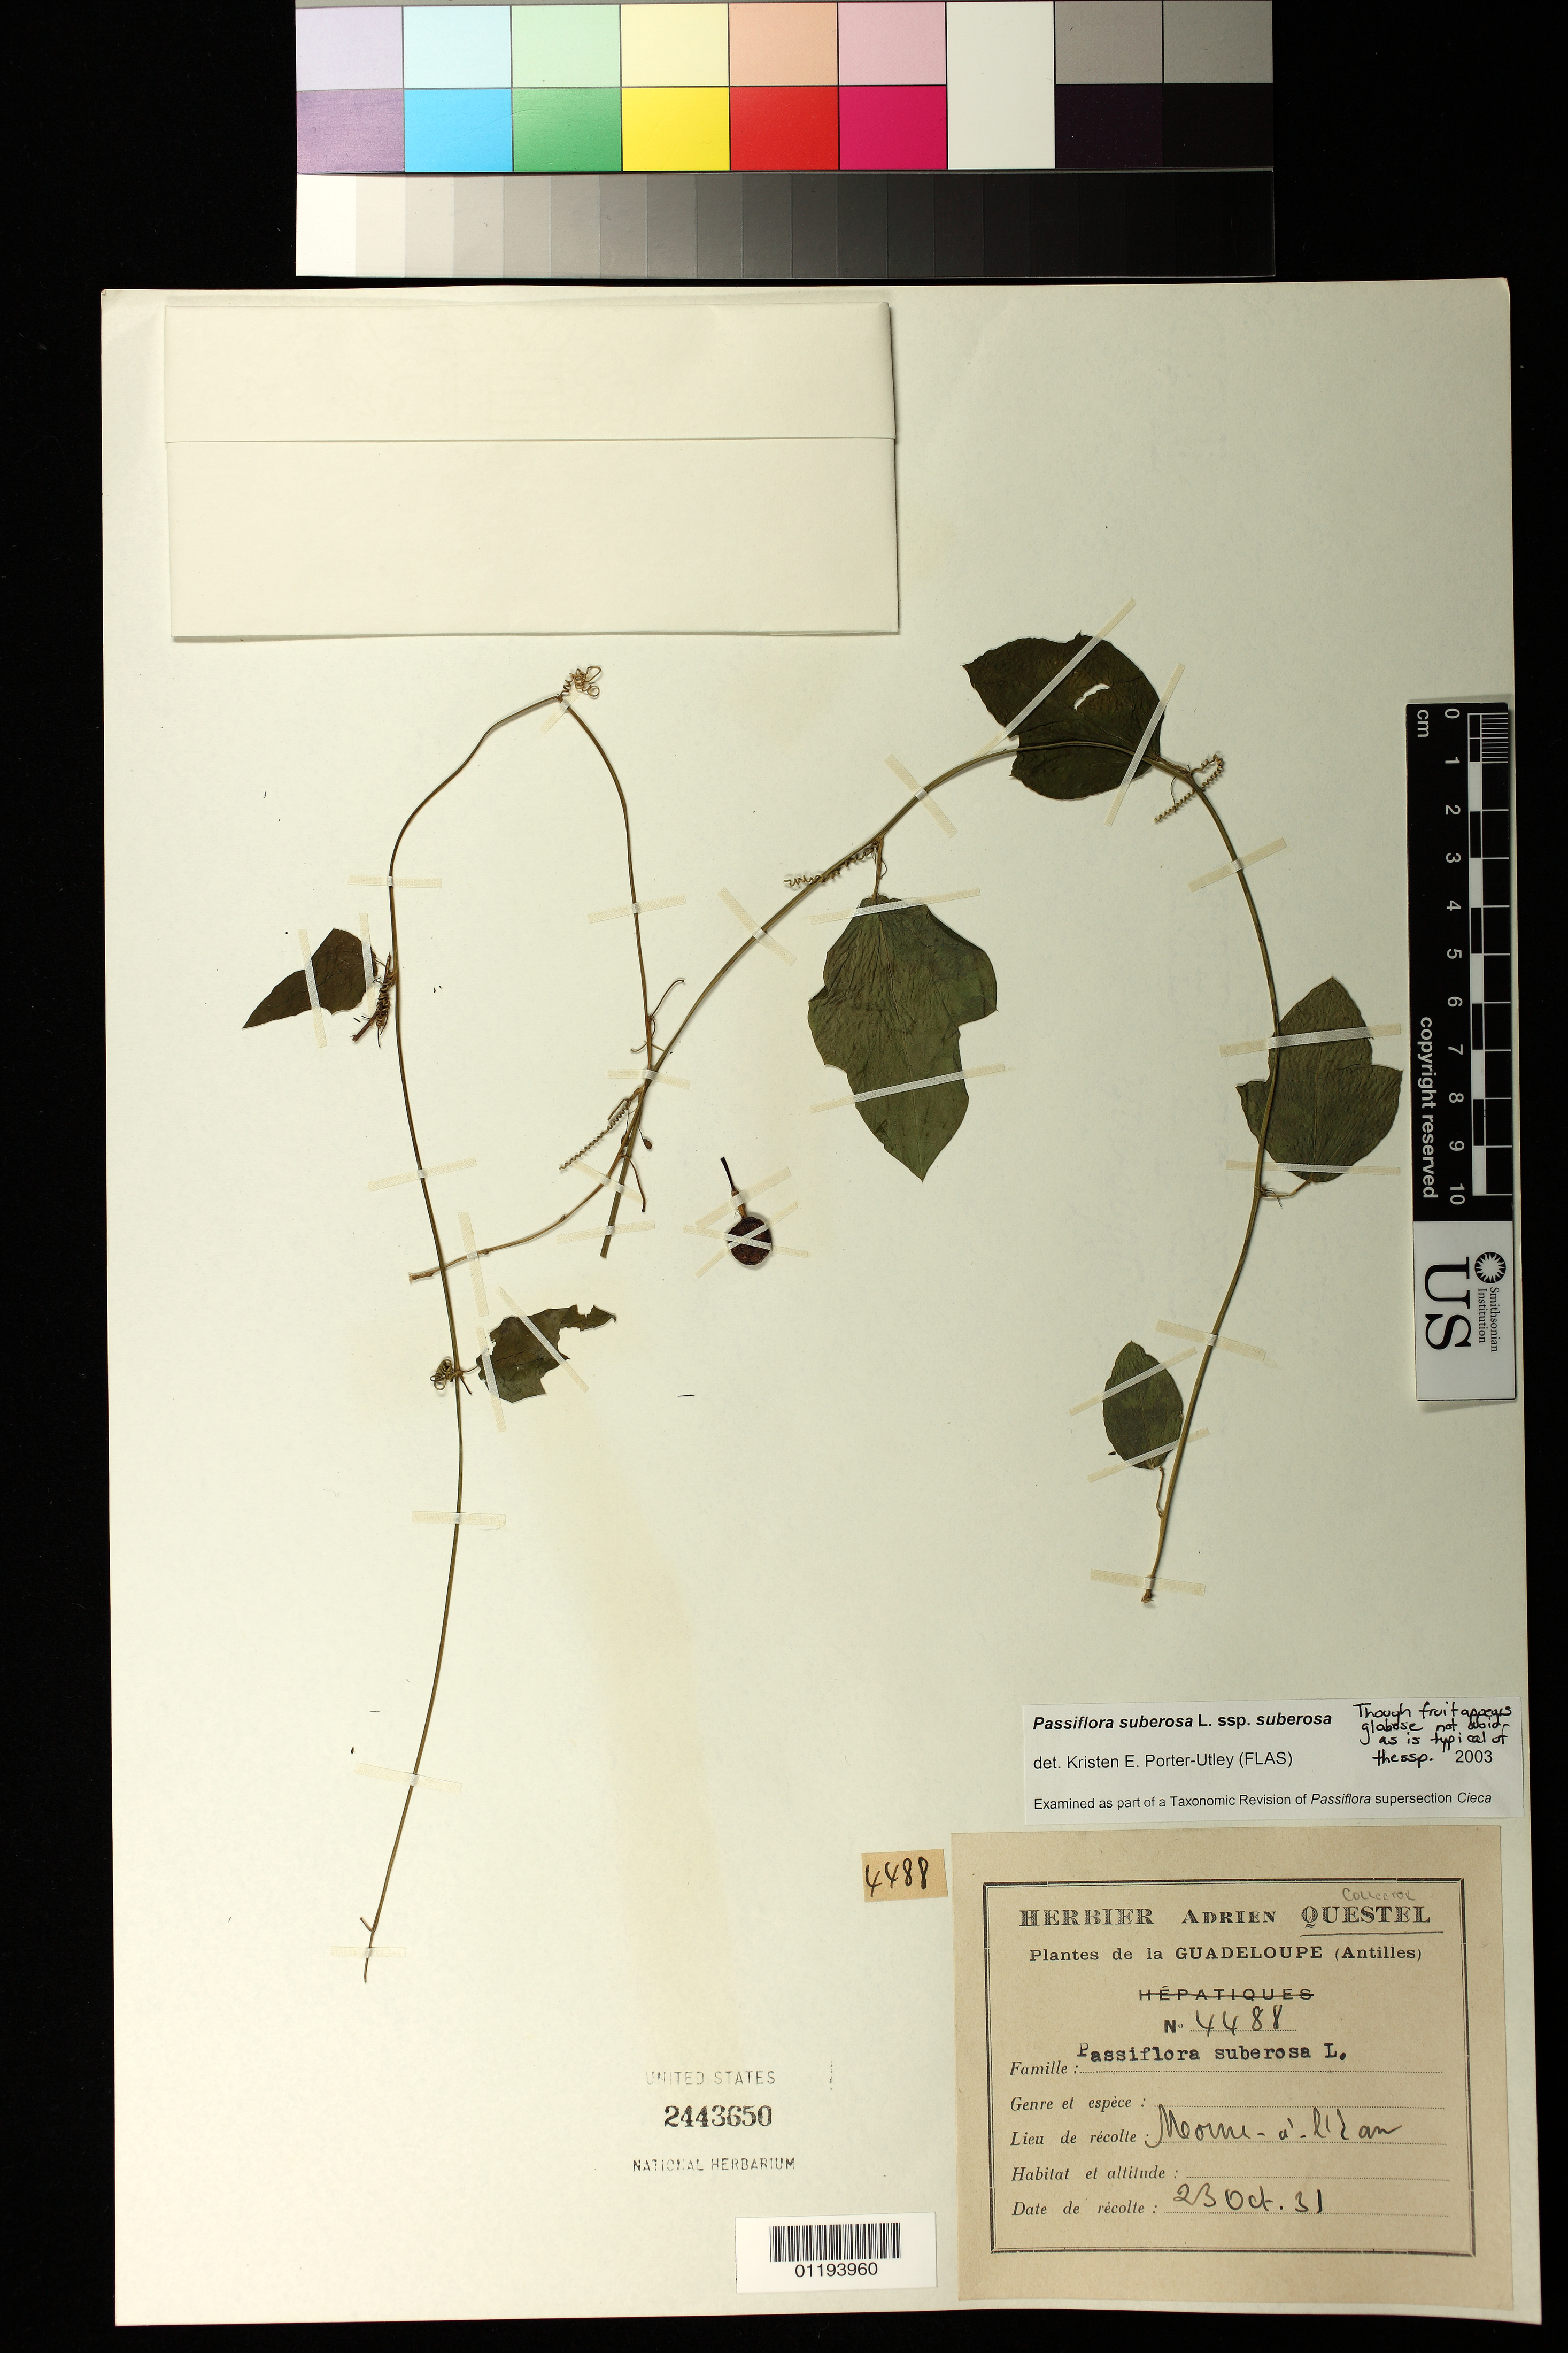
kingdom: Plantae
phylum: Tracheophyta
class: Magnoliopsida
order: Malpighiales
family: Passifloraceae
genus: Passiflora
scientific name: Passiflora suberosa subsp. suberosa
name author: L.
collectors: A. Questel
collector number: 4488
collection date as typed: Oct 23 1931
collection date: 1931-10-23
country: Guadeloupe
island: Basse Terre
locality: Morne a l'Eau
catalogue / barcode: US 2443650